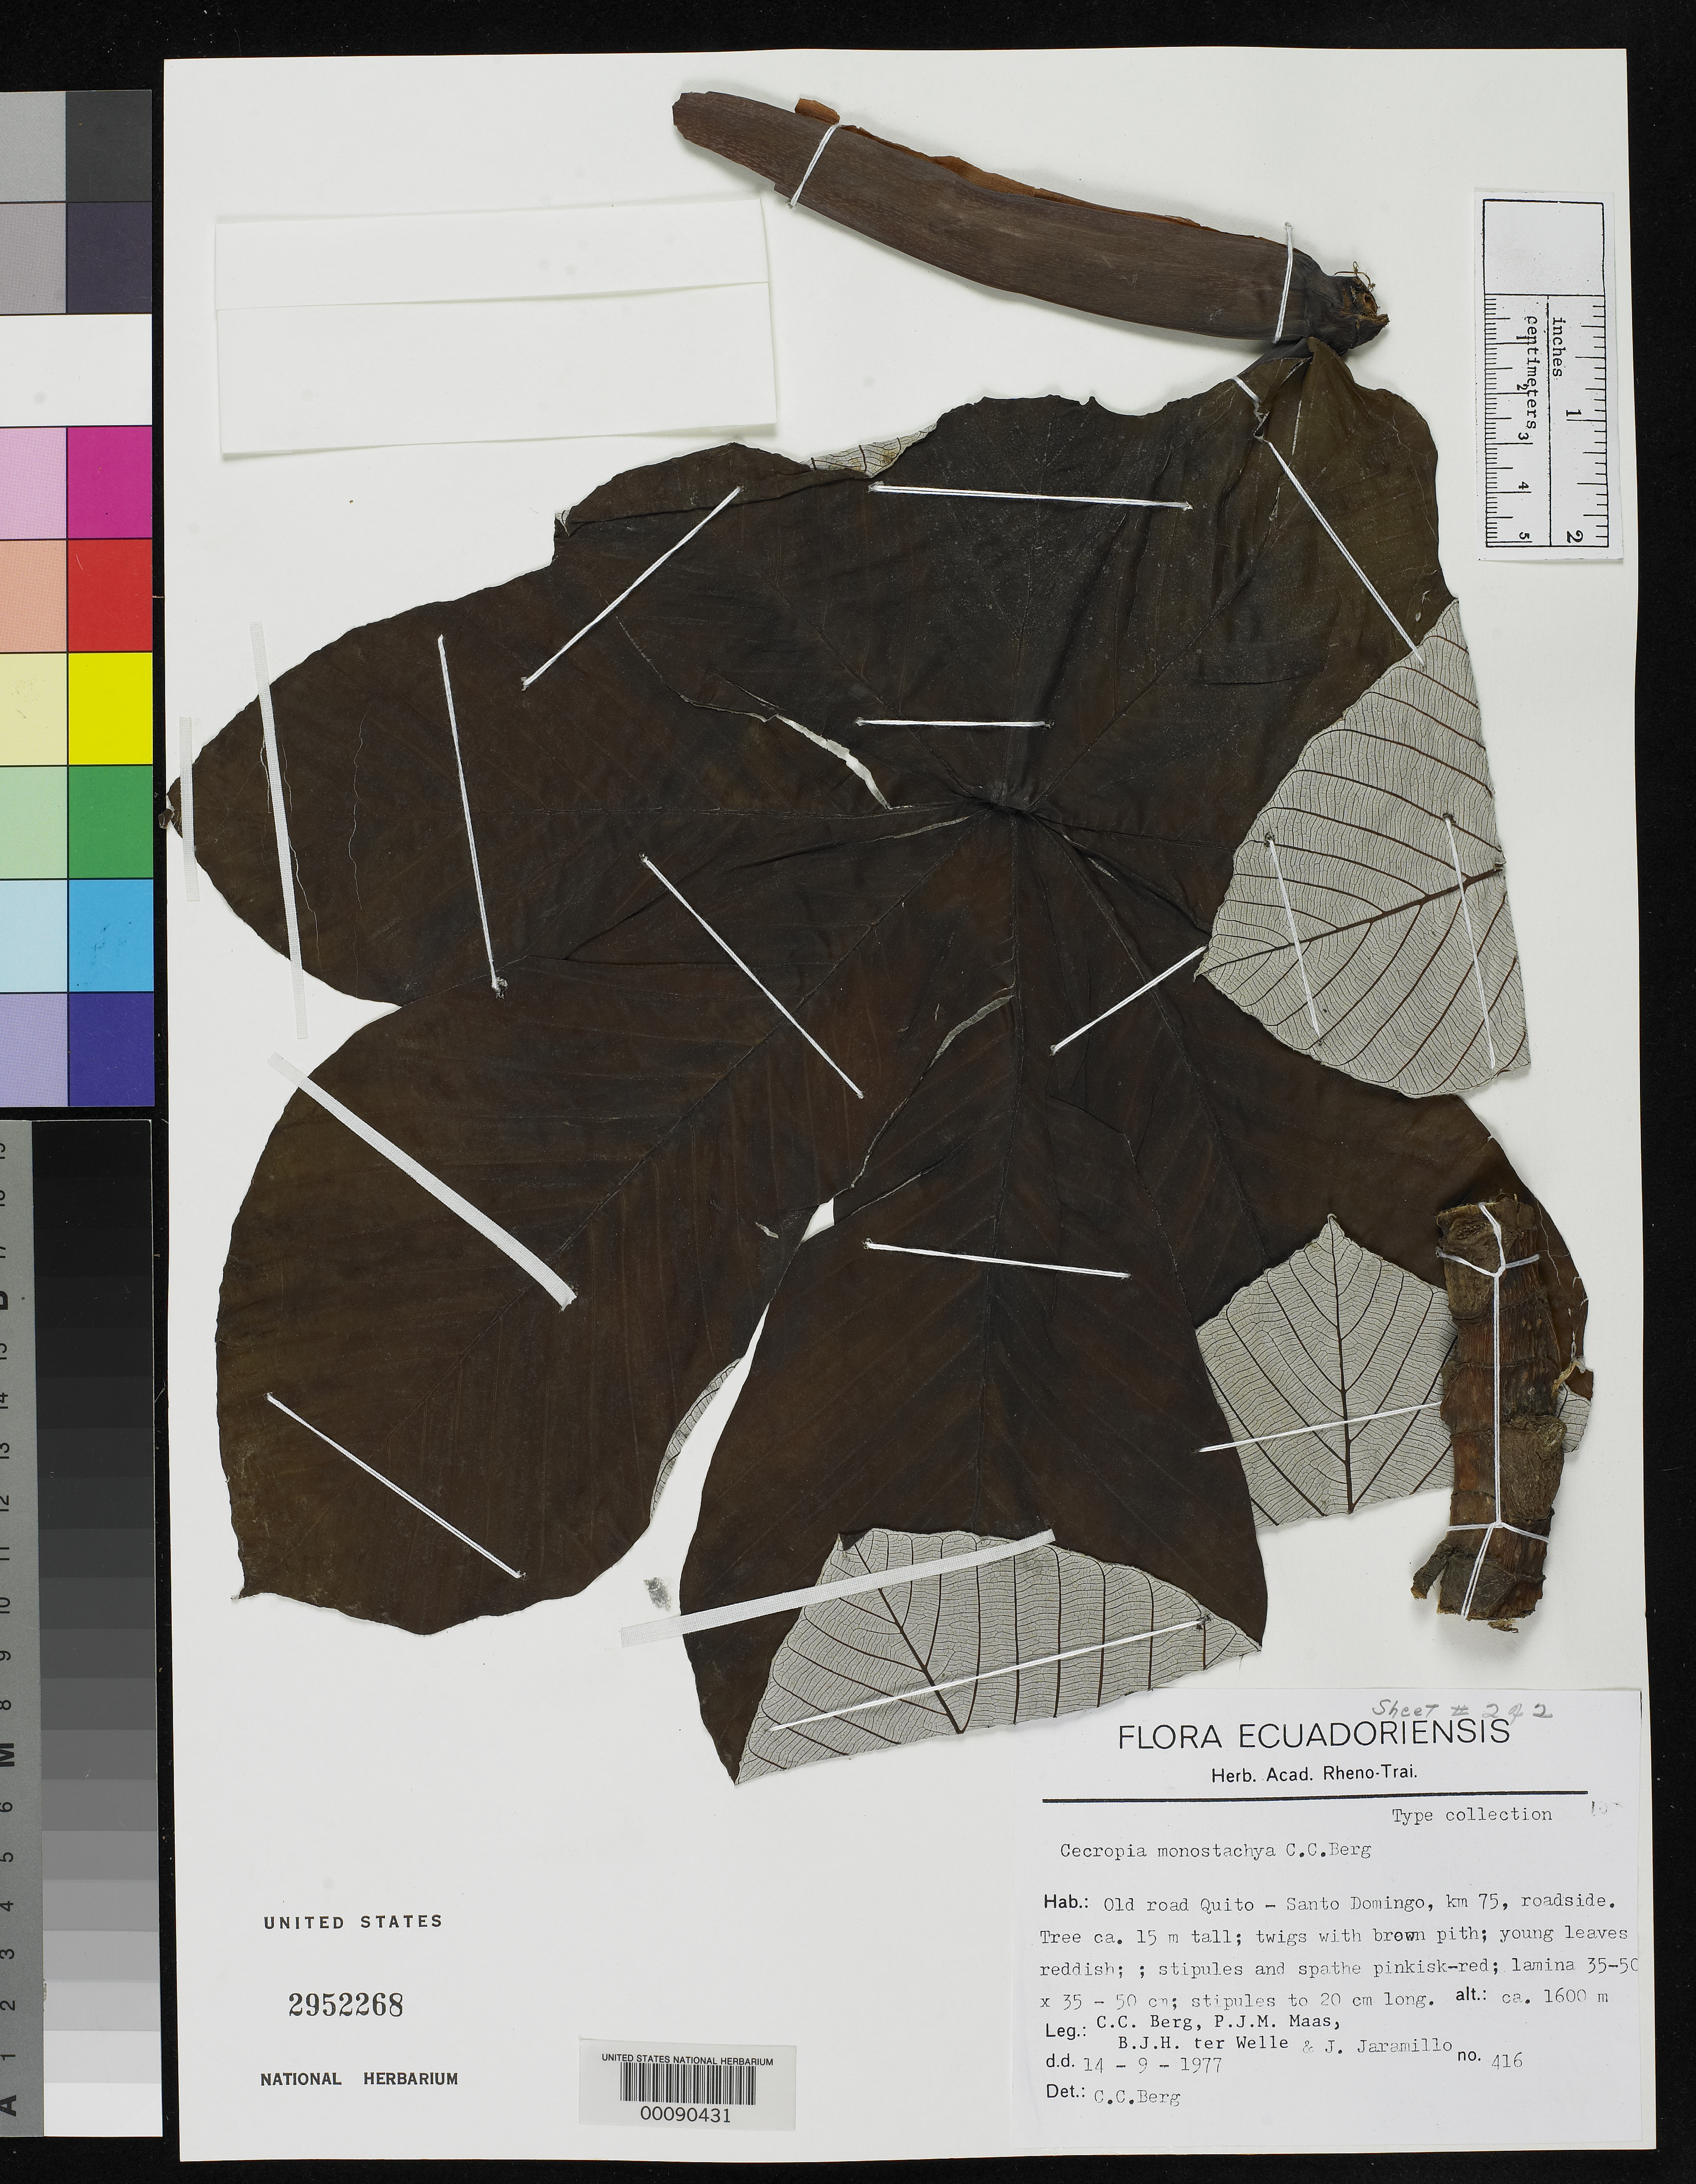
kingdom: Plantae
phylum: Tracheophyta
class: Magnoliopsida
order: Rosales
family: Urticaceae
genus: Cecropia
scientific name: Cecropia monostachya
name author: C.C. Berg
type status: Isotype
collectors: C. C. Berg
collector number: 416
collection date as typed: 14 Sep 1977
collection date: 1977-09-14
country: Ecuador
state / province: Pichincha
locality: Old road Quito-Santo Domingo de Los Colorado.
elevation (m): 1600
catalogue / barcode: US 2952268